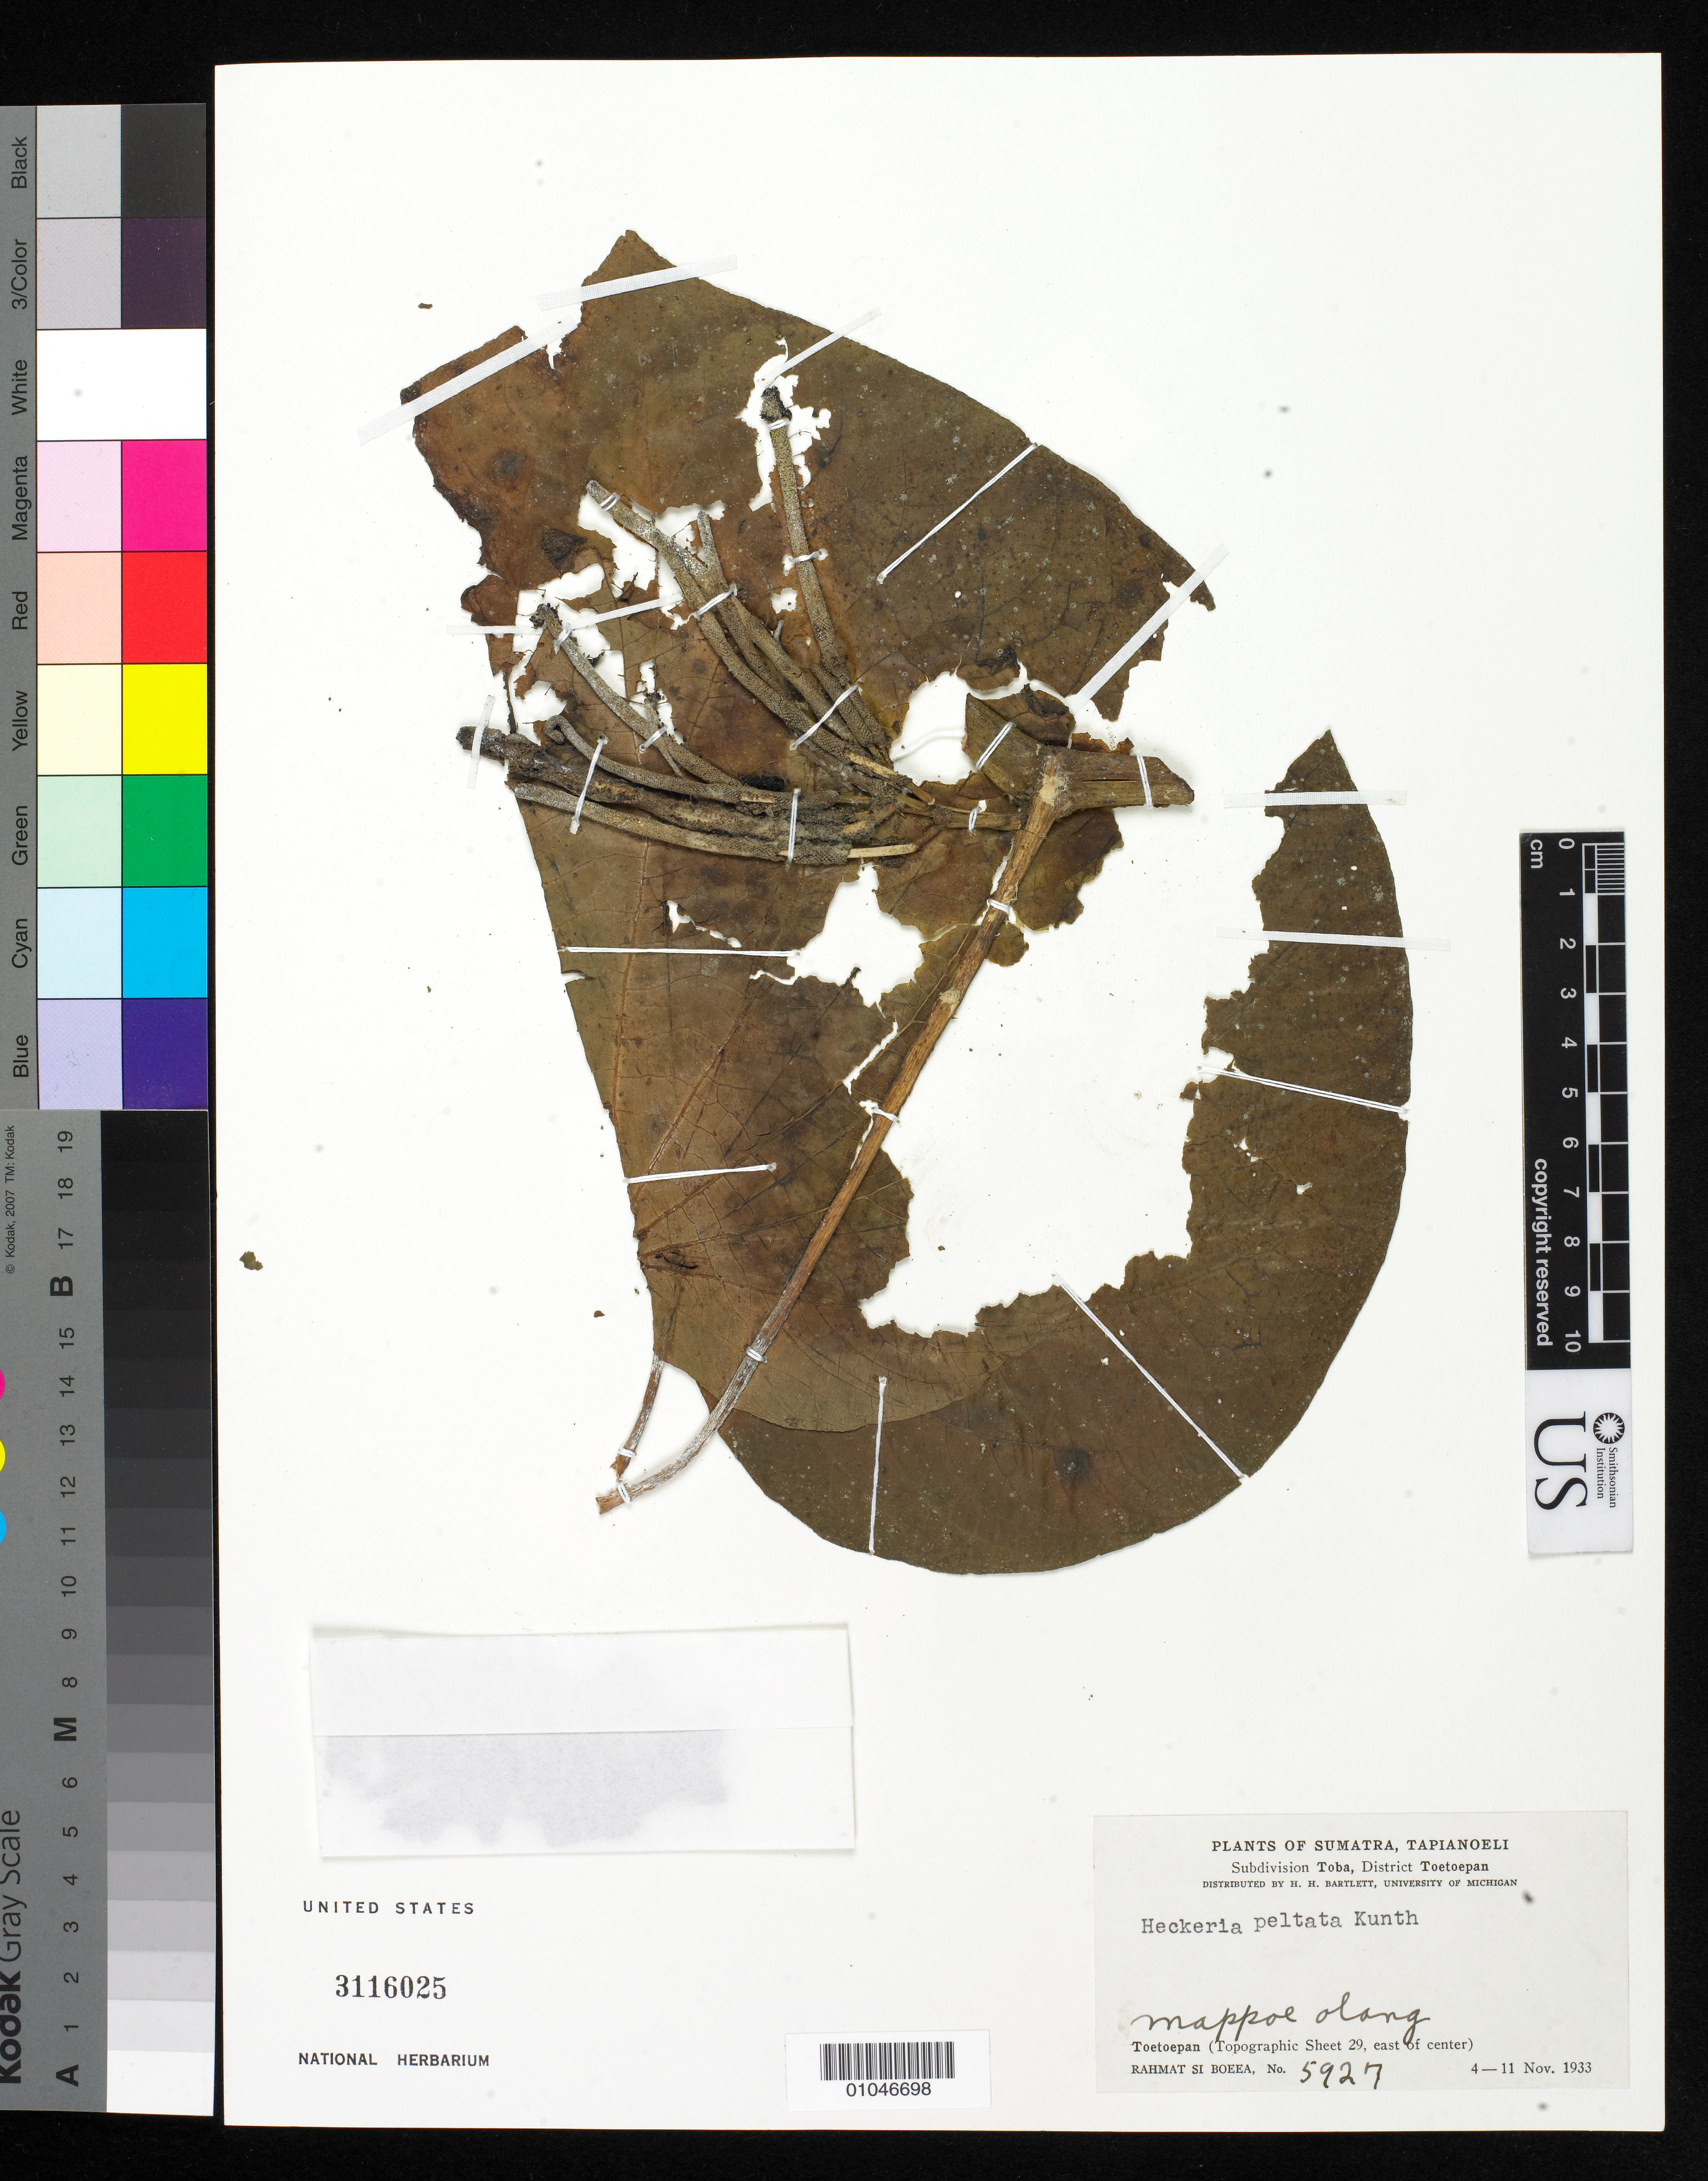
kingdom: Plantae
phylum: Tracheophyta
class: Magnoliopsida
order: Piperales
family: Piperaceae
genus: Piper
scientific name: Piper umbellatum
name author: L.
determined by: Strong, Mark T., (BOT), Smithsonian Institution - National Museum of Natural History (UNITED STATES)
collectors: Rahmat Si Boeea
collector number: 5927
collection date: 1933-11-04/1933-11-11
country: Indonesia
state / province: Sumatra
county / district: Sumatera Utara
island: Sumatra I.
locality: (Tapianoeli) district ToeToepan, sudivision Toba, Sumatra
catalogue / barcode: US 3116025